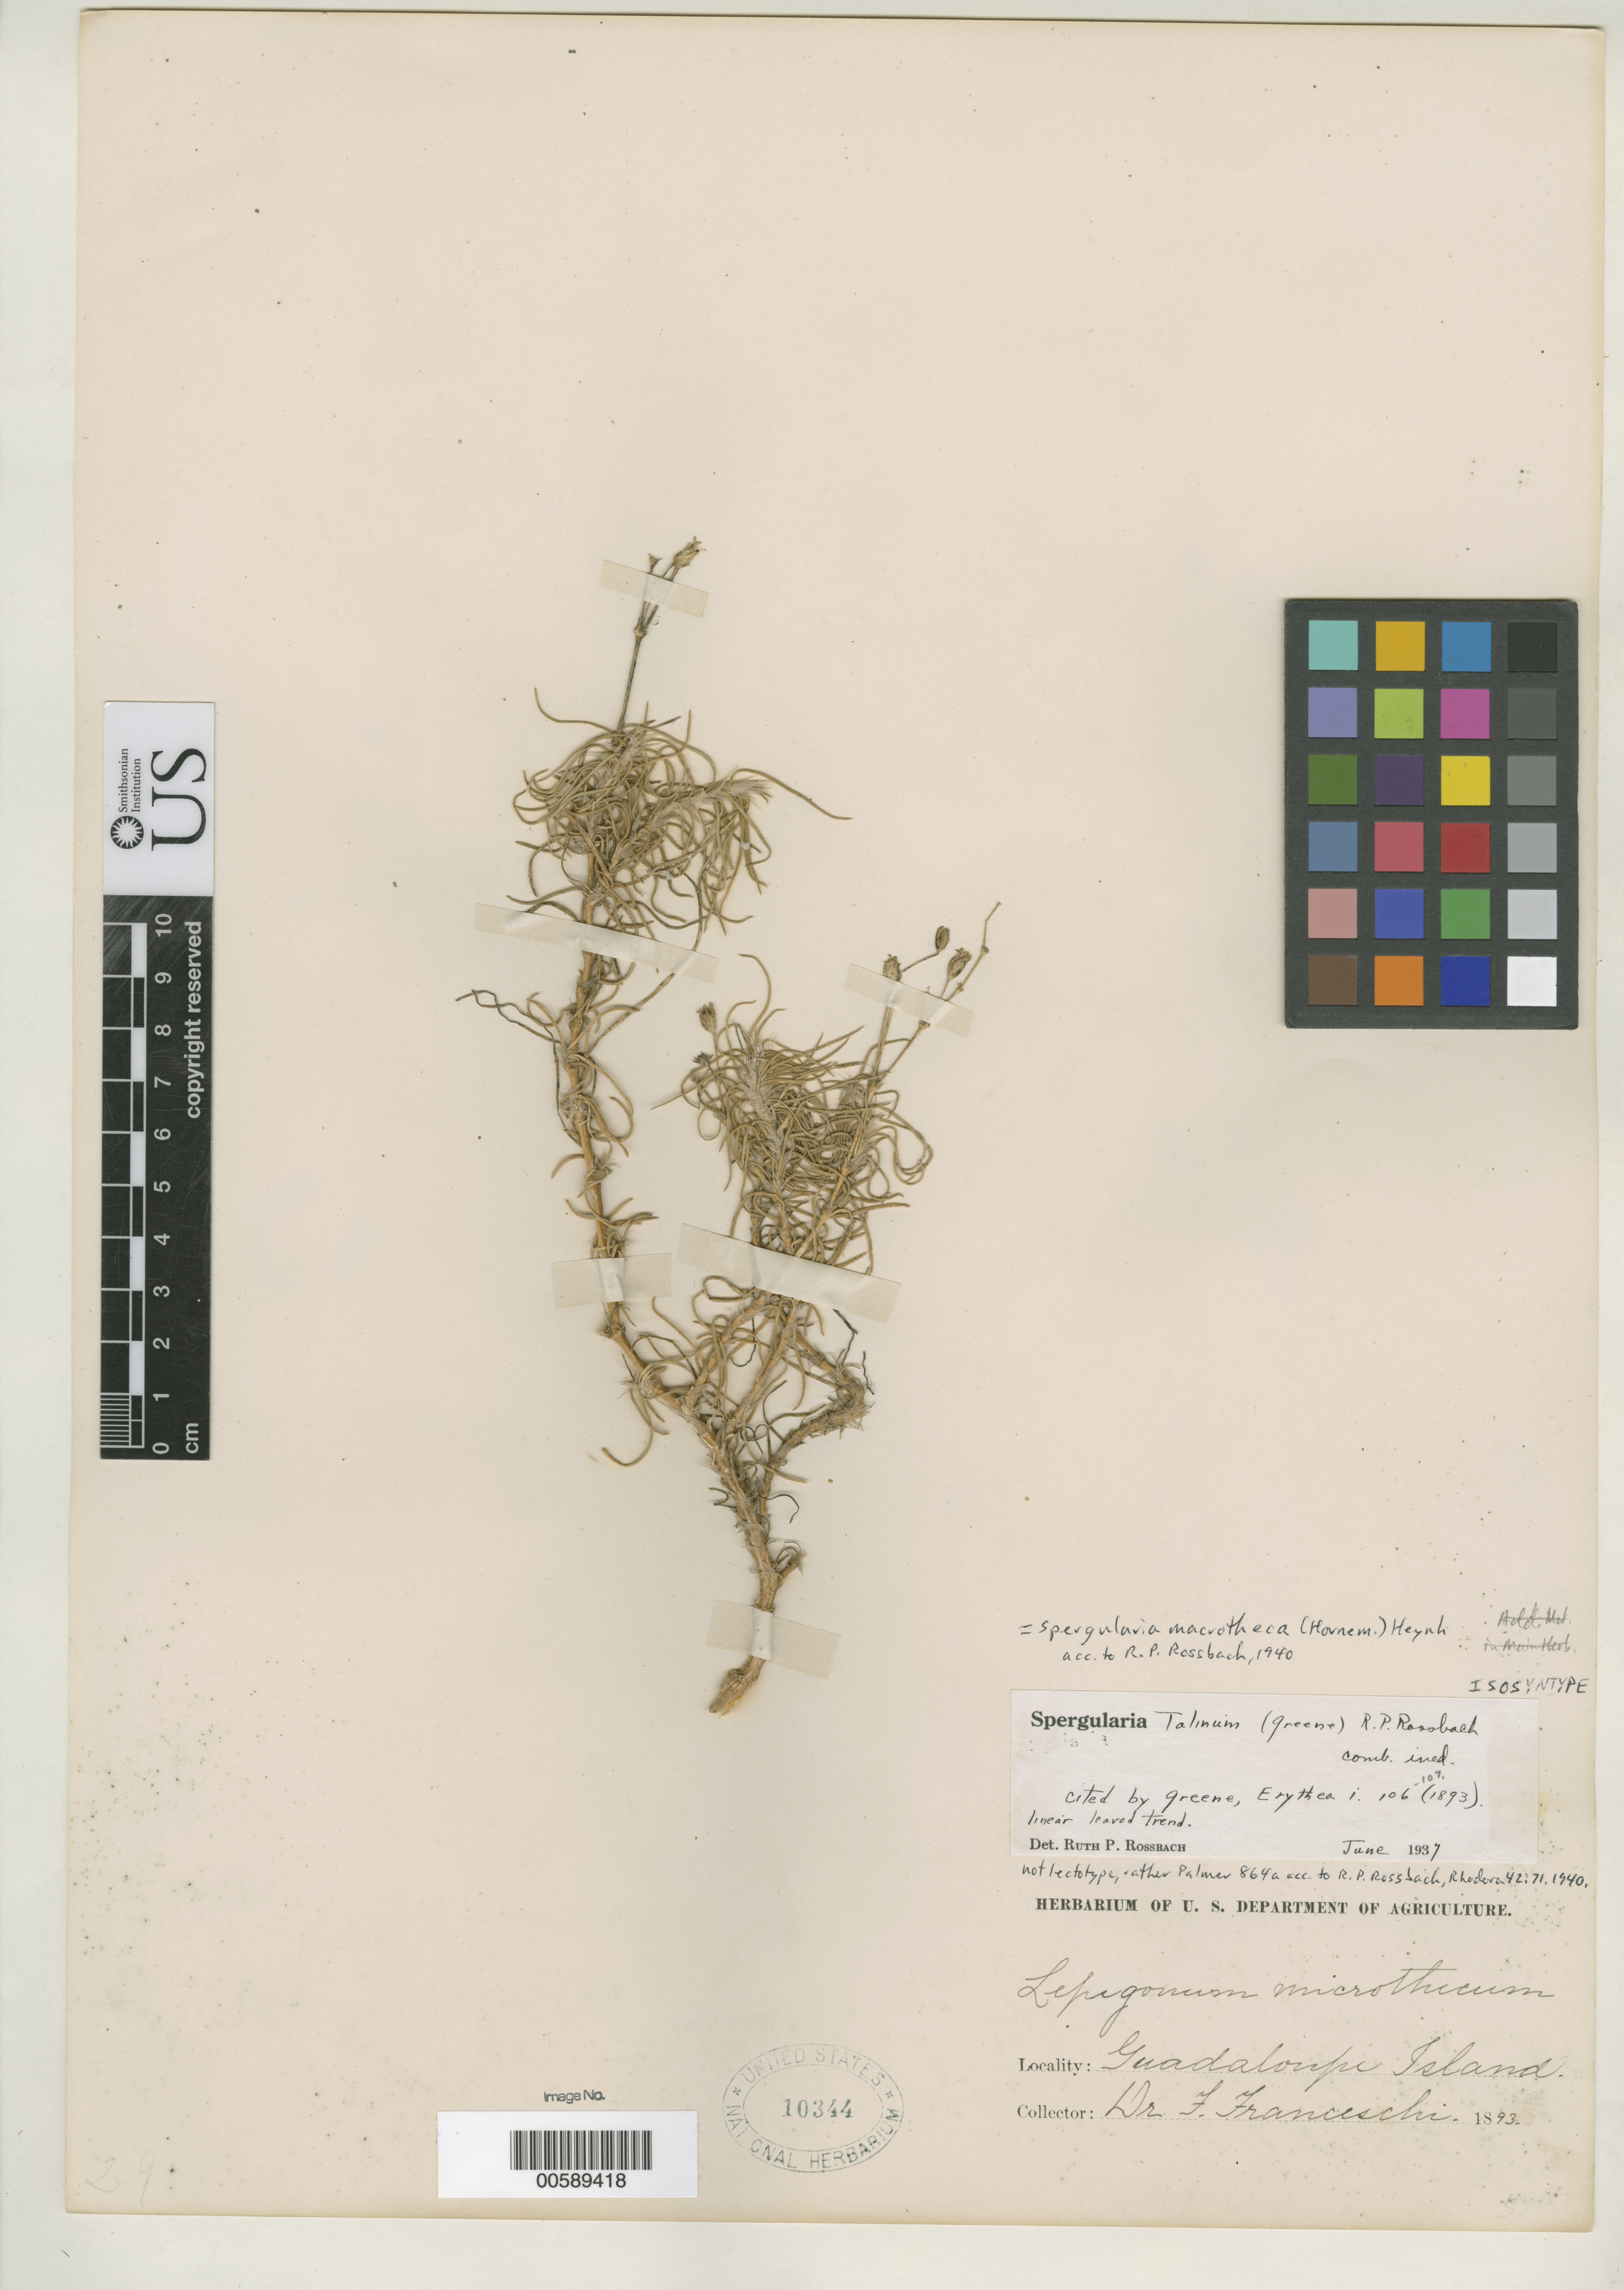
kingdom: Plantae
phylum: Tracheophyta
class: Magnoliopsida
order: Caryophyllales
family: Caryophyllaceae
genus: Tissa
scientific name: Tissa talinum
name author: Greene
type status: Isosyntype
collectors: F. Franceschi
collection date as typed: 1893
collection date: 1893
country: Mexico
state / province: Baja California Norte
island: Guadalupe Island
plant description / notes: Lectotype collection is Palmer 864a (with duplicates at 3 herbaria) as cited by R.P. Rossbach, Rhodora 42: 71 (1940).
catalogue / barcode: US 10344